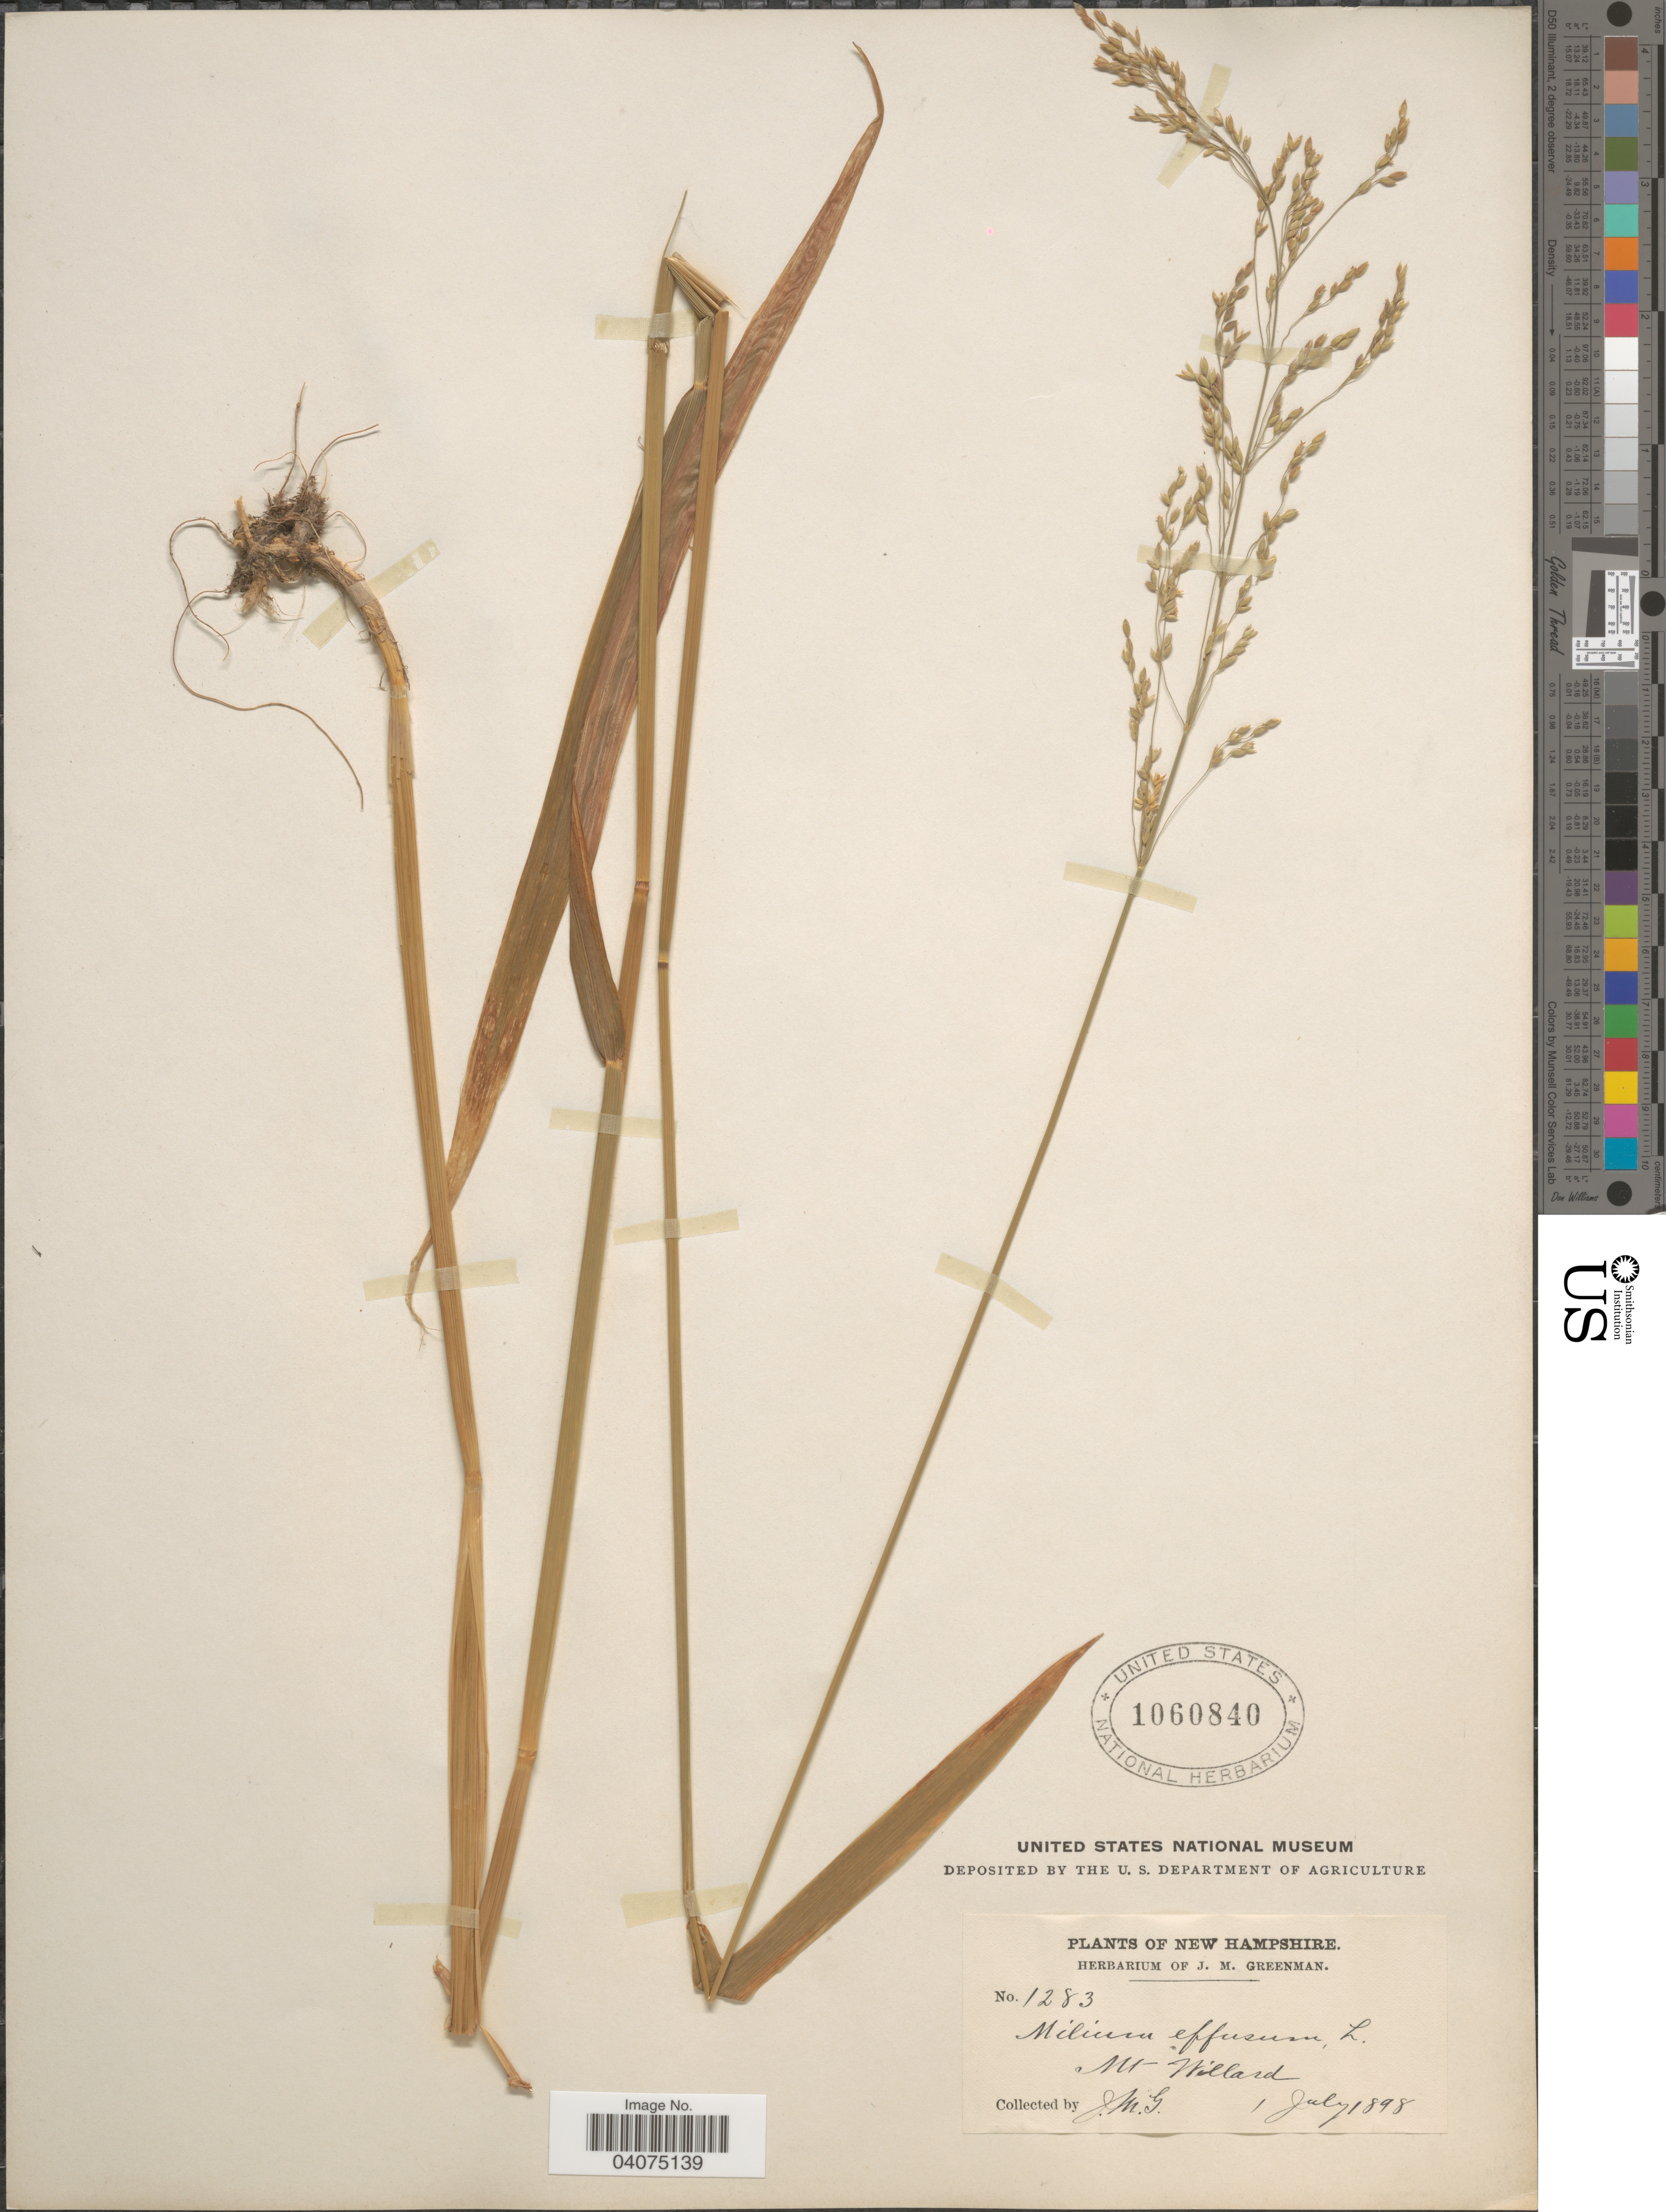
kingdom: Plantae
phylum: Tracheophyta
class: Liliopsida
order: Poales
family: Poaceae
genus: Milium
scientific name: Milium effusum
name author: L.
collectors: J. M. Greenman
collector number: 1283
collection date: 1898-07-01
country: United States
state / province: New Hampshire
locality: Mt. Willard.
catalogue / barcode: US 1060840